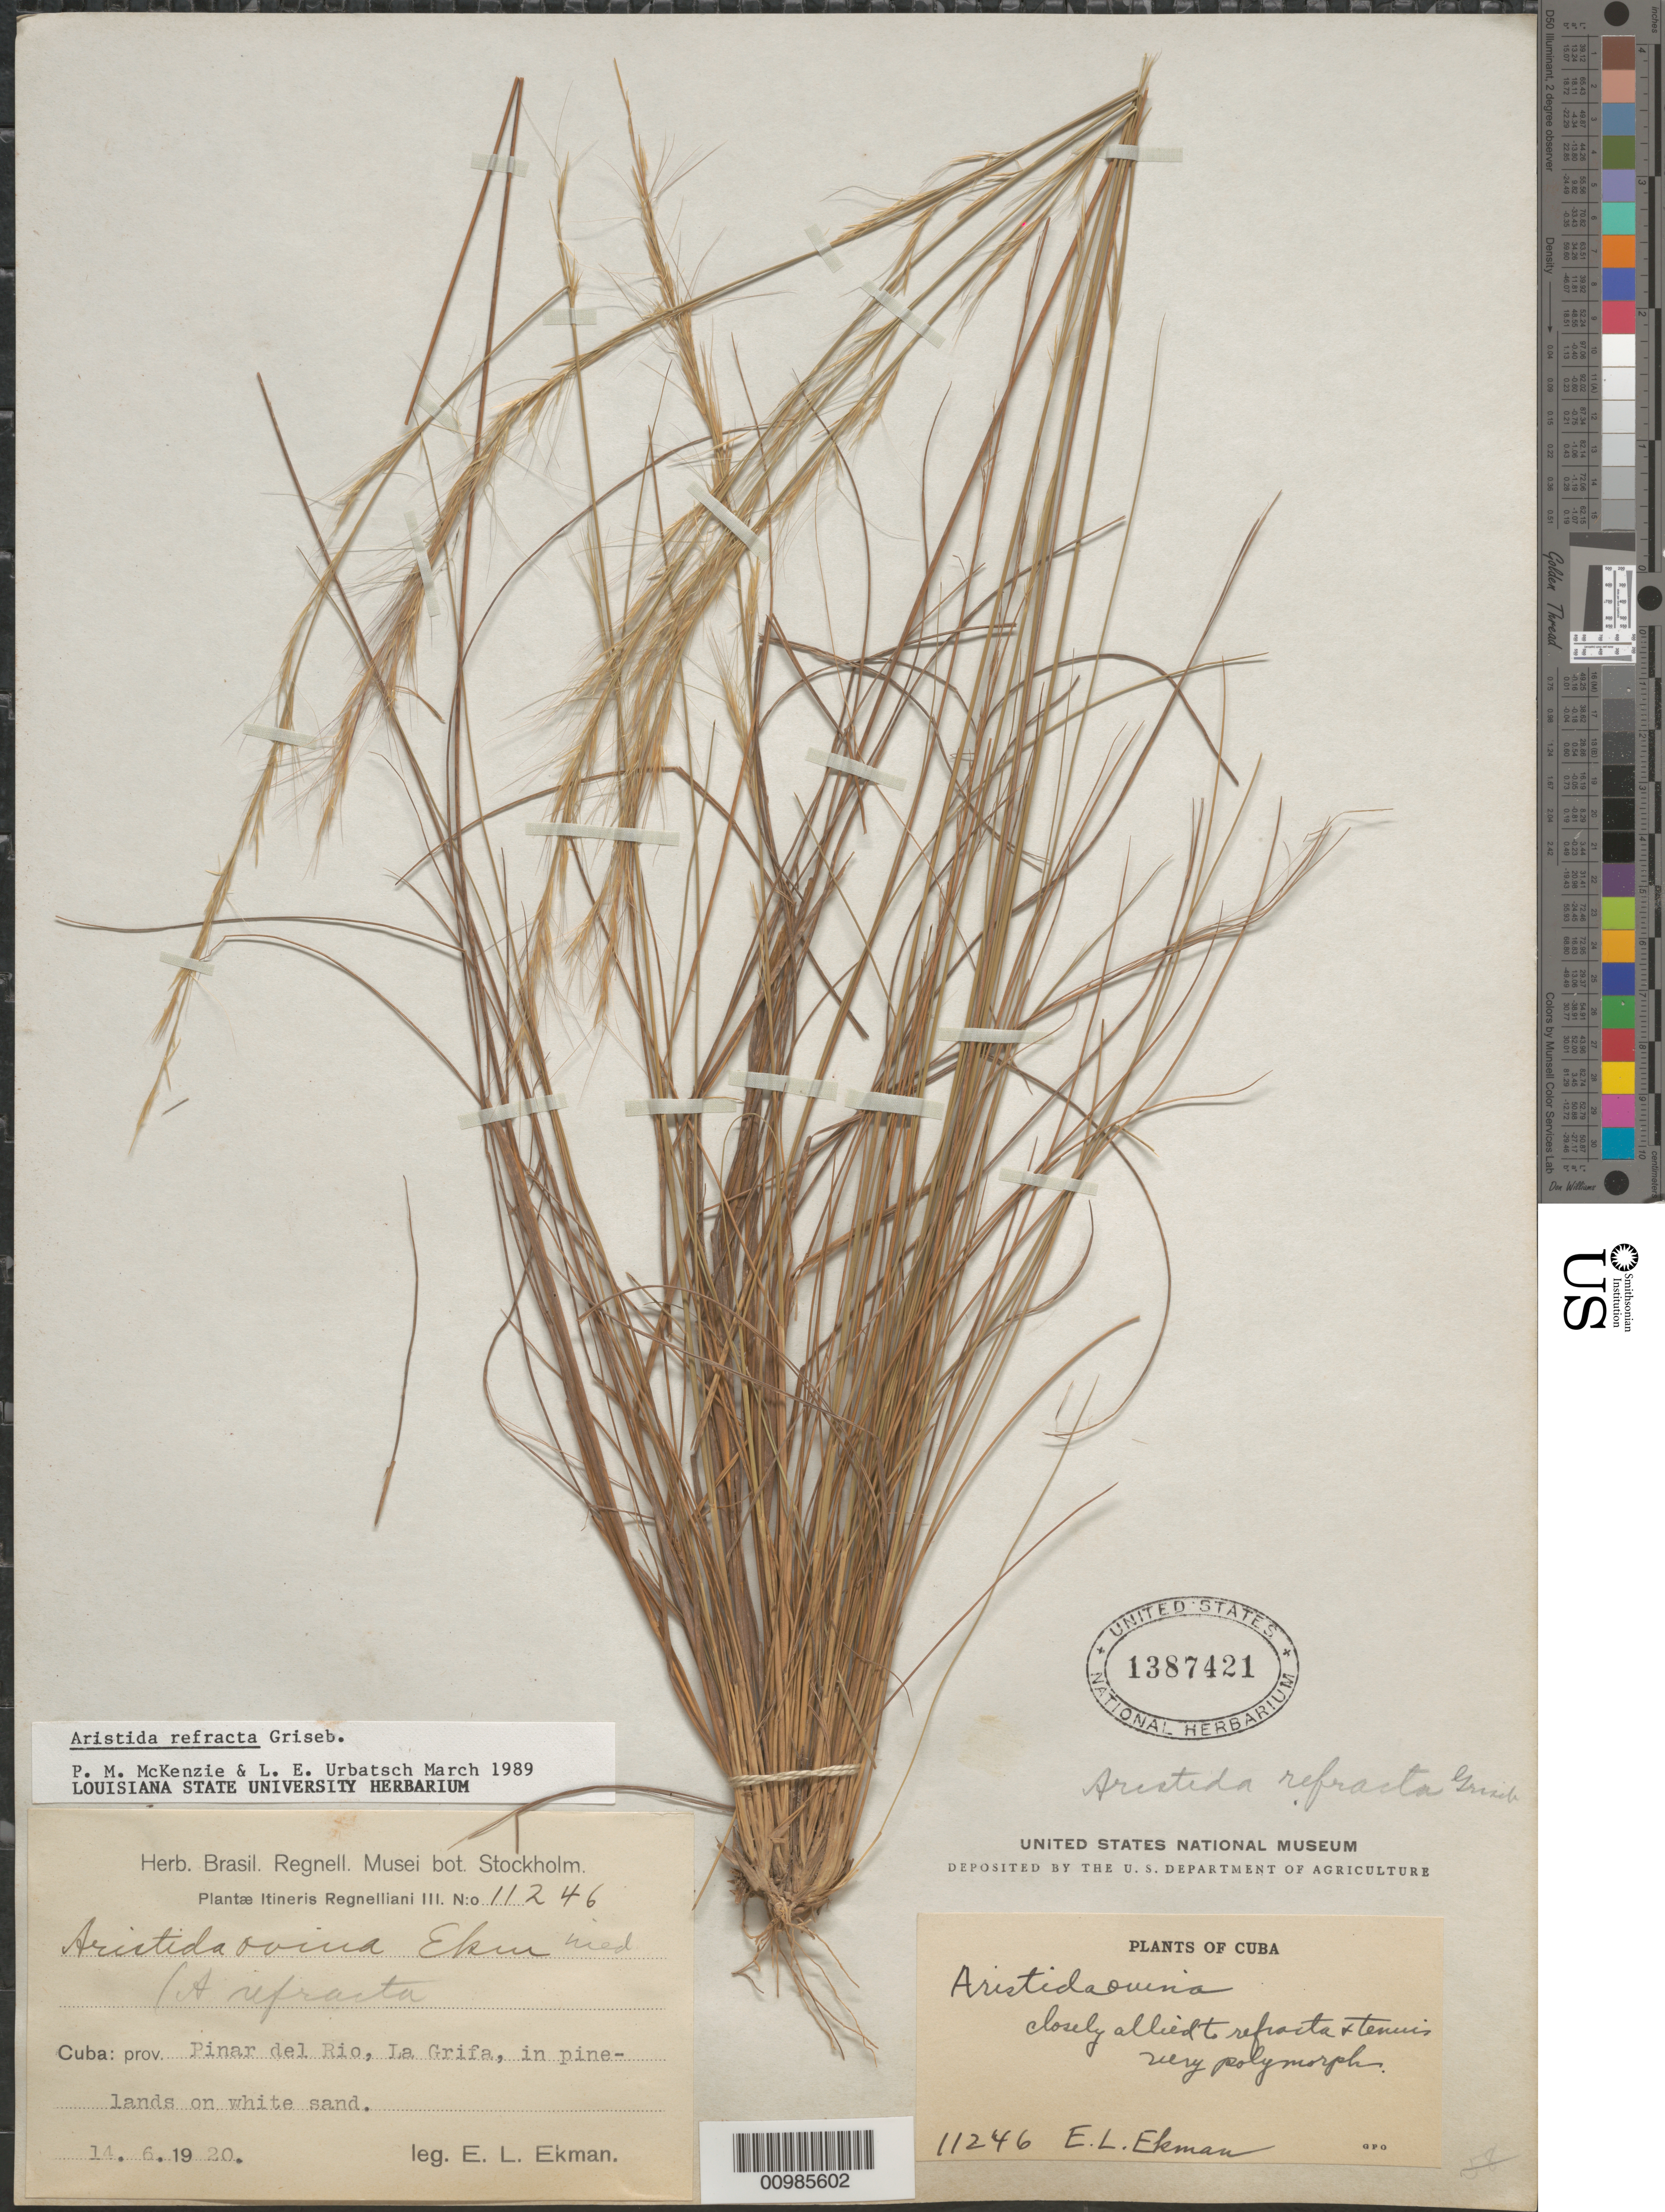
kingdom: Plantae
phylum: Tracheophyta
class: Liliopsida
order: Poales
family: Poaceae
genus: Aristida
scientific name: Aristida refracta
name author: Griseb.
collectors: E. L. Ekman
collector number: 11246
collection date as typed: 14 Jun 1920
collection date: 1920-06-14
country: Cuba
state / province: Pinar del Rio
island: Cuba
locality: La Grifa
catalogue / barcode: US 1387421